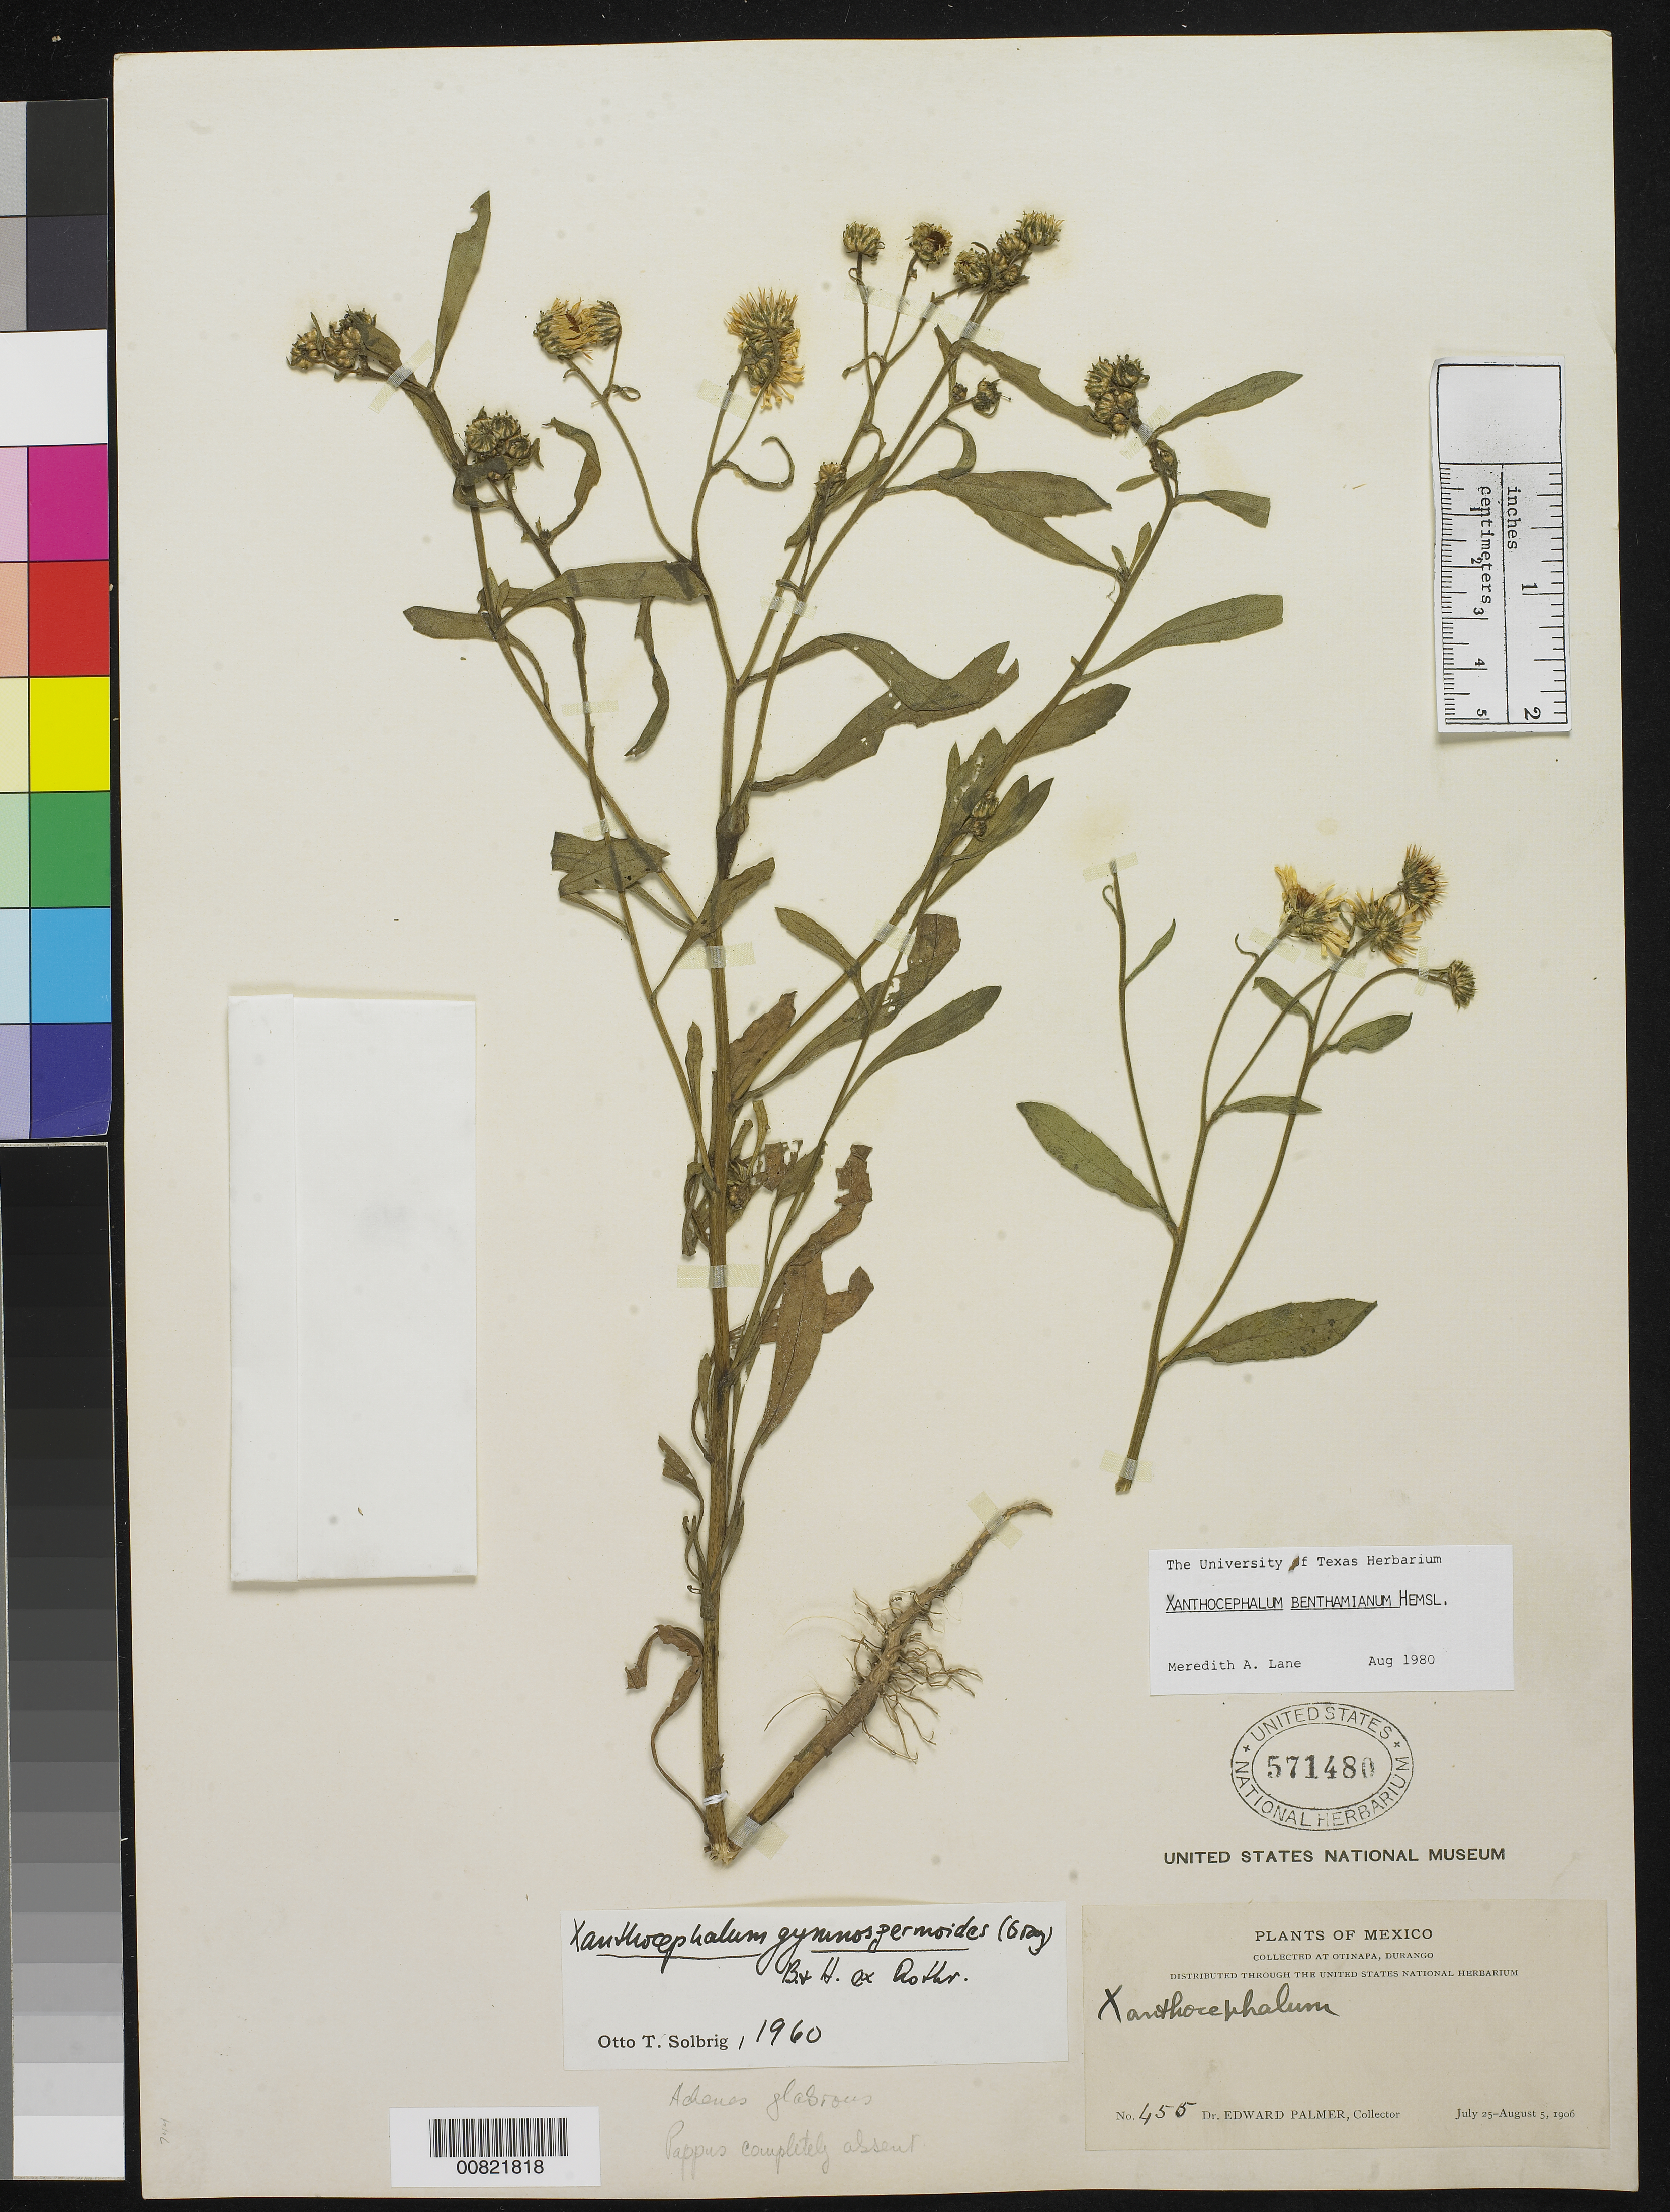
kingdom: Plantae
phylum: Tracheophyta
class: Magnoliopsida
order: Asterales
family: Asteraceae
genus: Xanthocephalum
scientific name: Xanthocephalum benthamianum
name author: Hemsl.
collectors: E. Palmer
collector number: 455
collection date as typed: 25 Jul 1906 to 05 Aug 1906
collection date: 1906-07-25/1906-08-05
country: Mexico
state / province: Durango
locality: Otinapa, Durango.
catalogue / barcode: US 571480